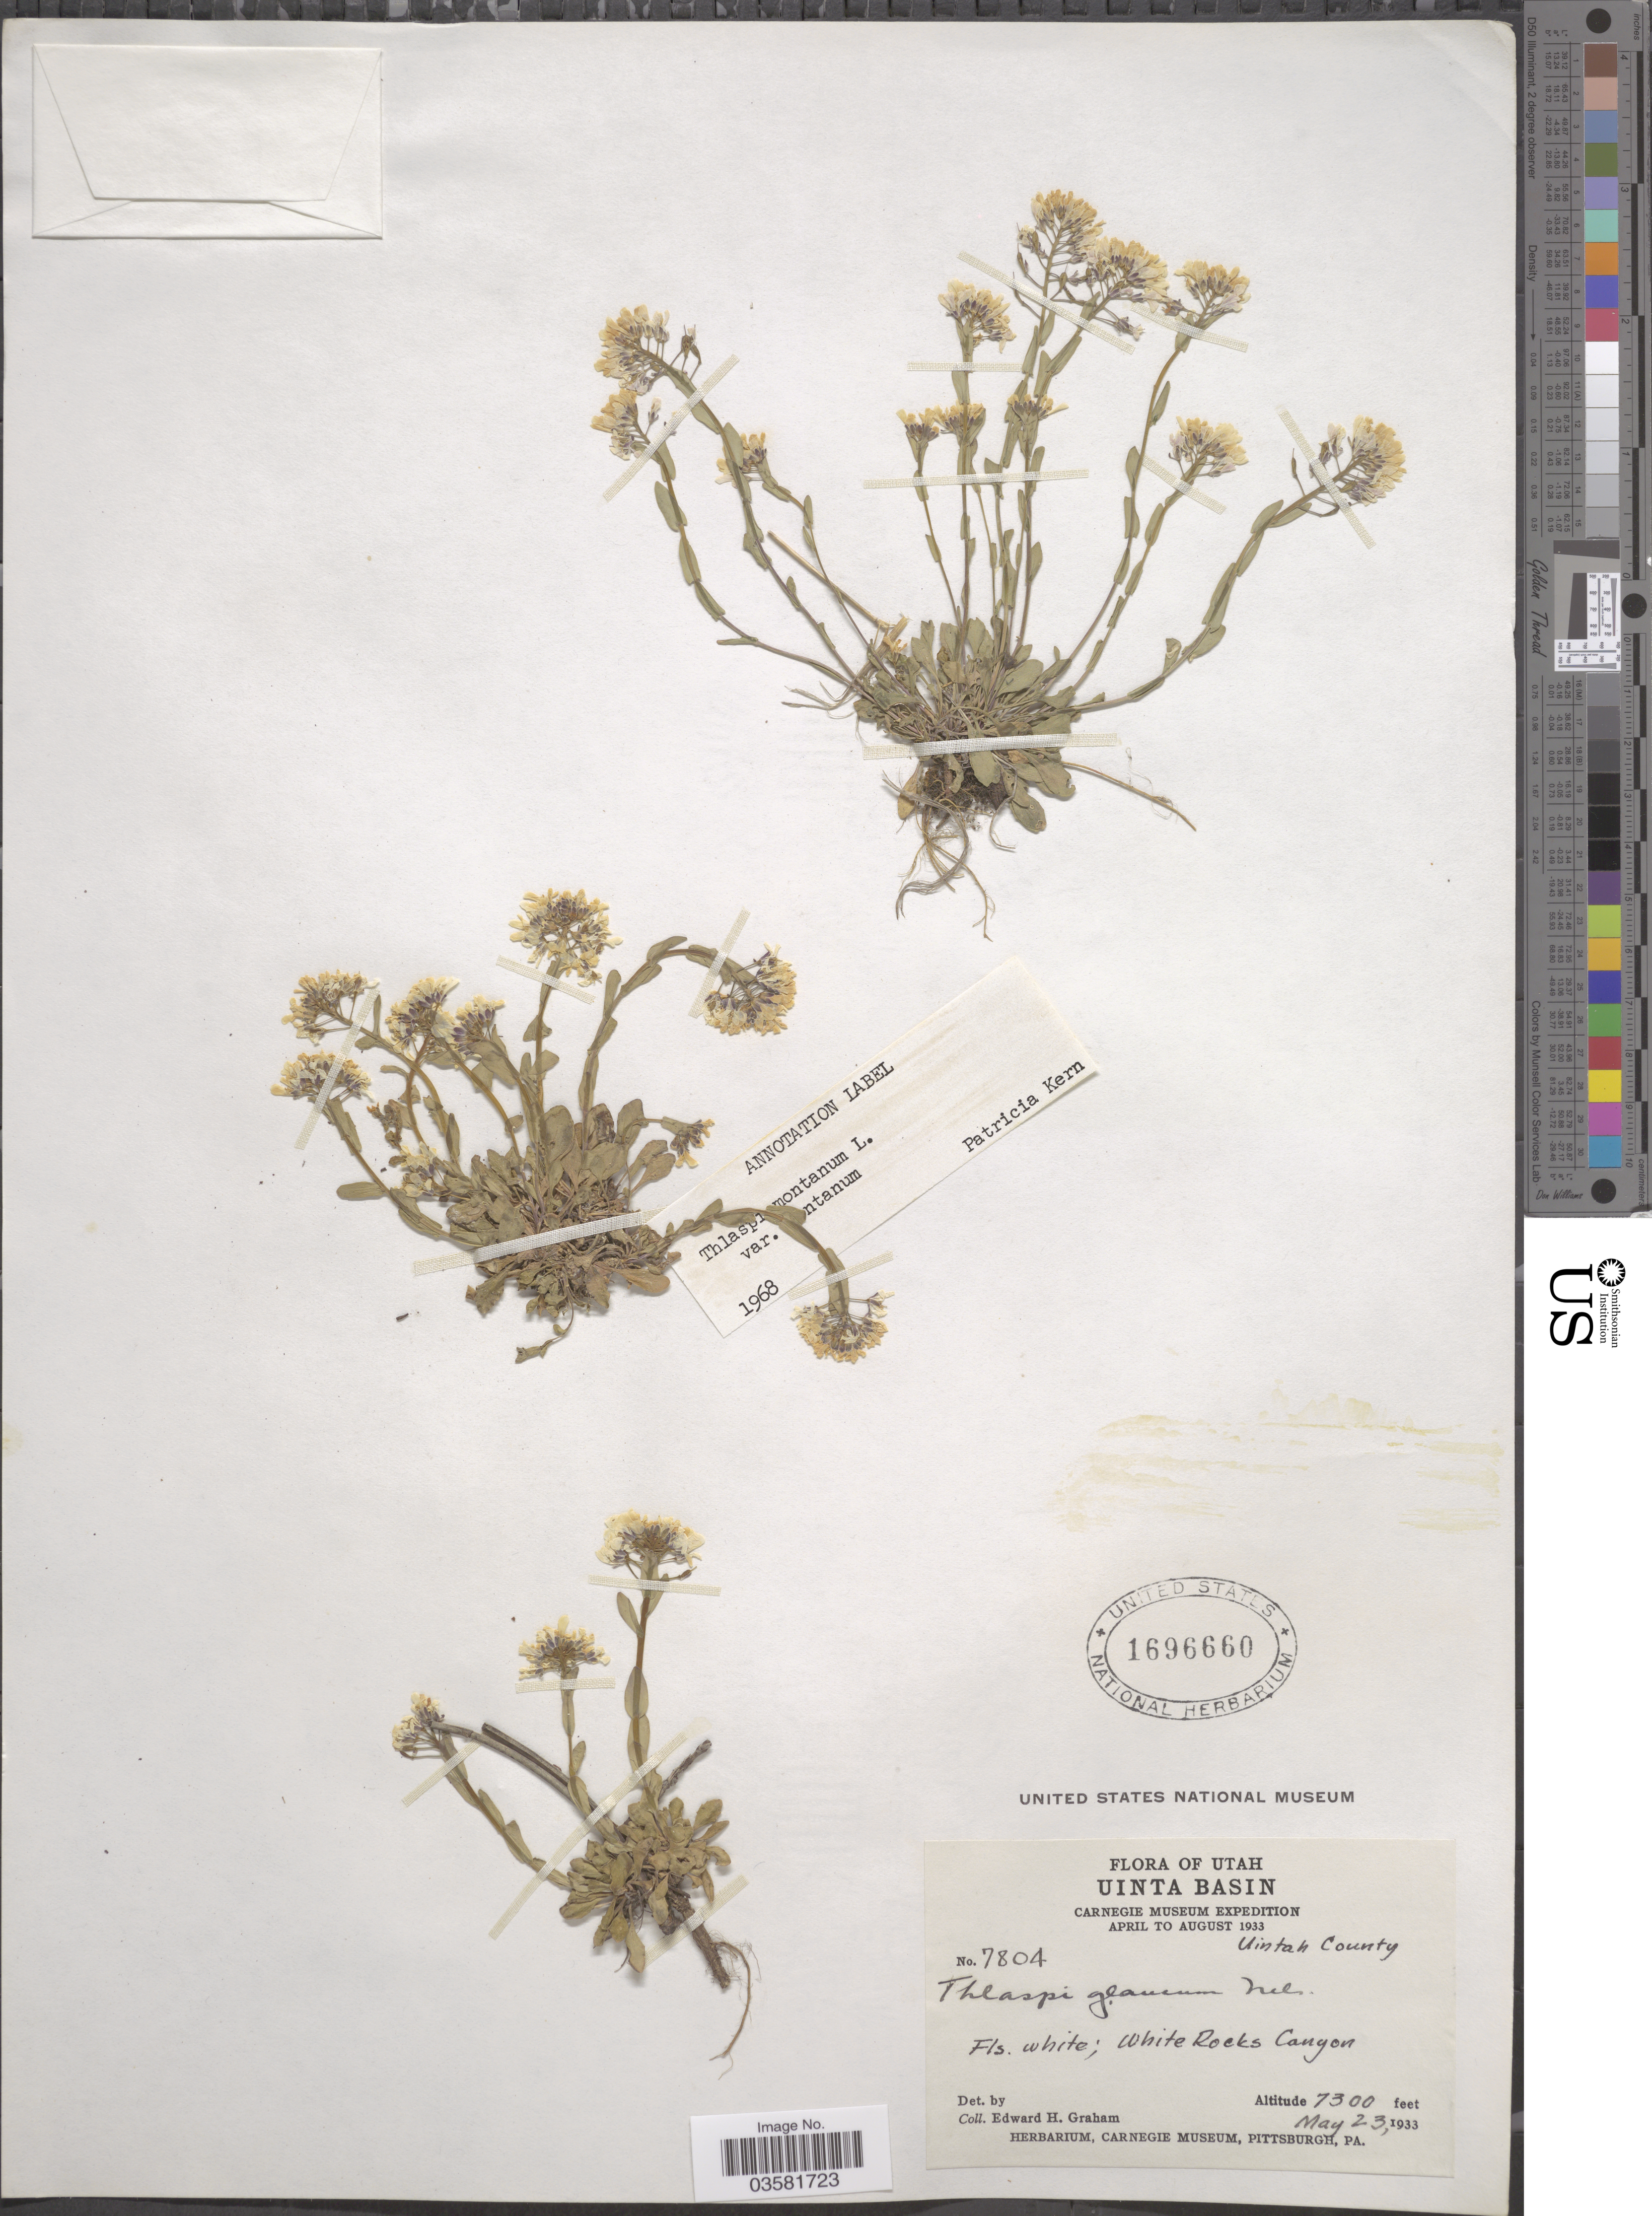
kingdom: Plantae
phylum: Tracheophyta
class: Magnoliopsida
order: Brassicales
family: Brassicaceae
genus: Thlaspi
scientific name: Thlaspi montanum var. montanum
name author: L.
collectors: E. H. Graham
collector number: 7804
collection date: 1933-05-23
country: United States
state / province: Utah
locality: Uinta Basin. Uintah County. White Rocks Canyon.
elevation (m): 2225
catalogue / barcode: US 1696660